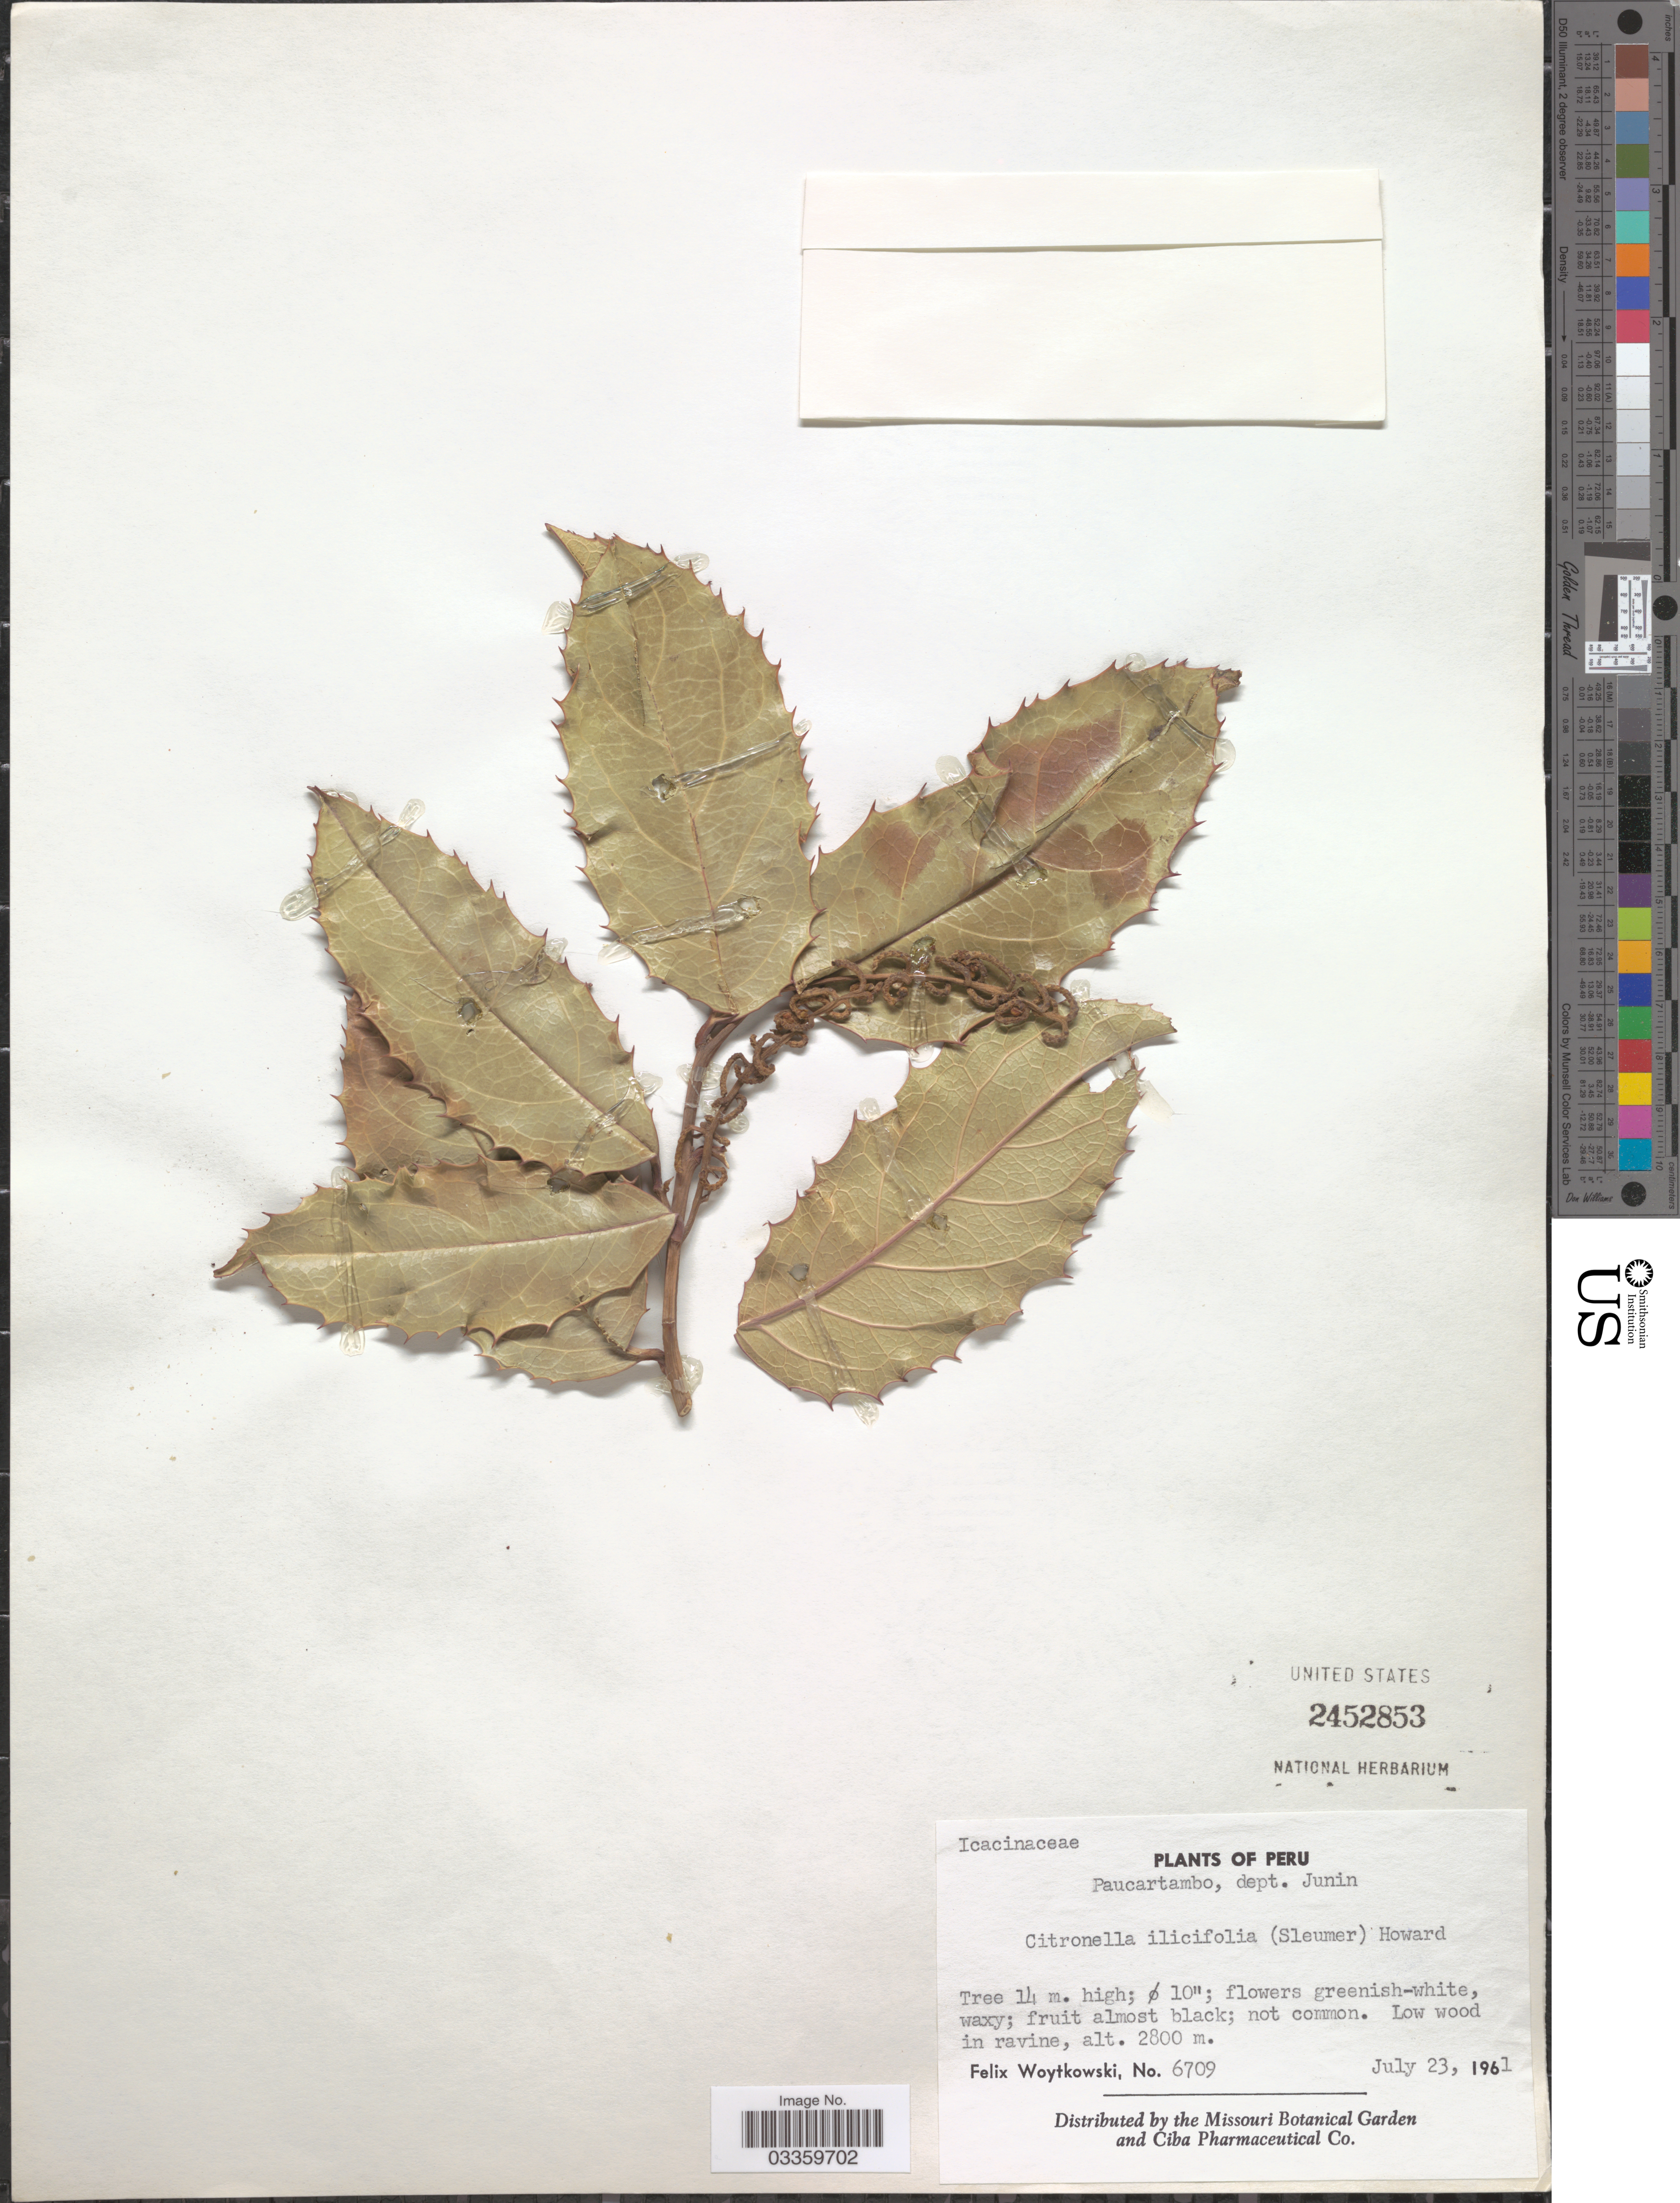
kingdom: Plantae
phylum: Tracheophyta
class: Magnoliopsida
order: Cardiopteridales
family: Cardiopteridaceae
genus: Citronella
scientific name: Citronella ilicifolia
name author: (Sleumer) R.A. Howard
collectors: F. Woytkowski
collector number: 6709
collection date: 1961-07-23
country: Peru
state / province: Junín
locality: Paucartambo, dept. Junin.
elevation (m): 2800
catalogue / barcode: US 2452853